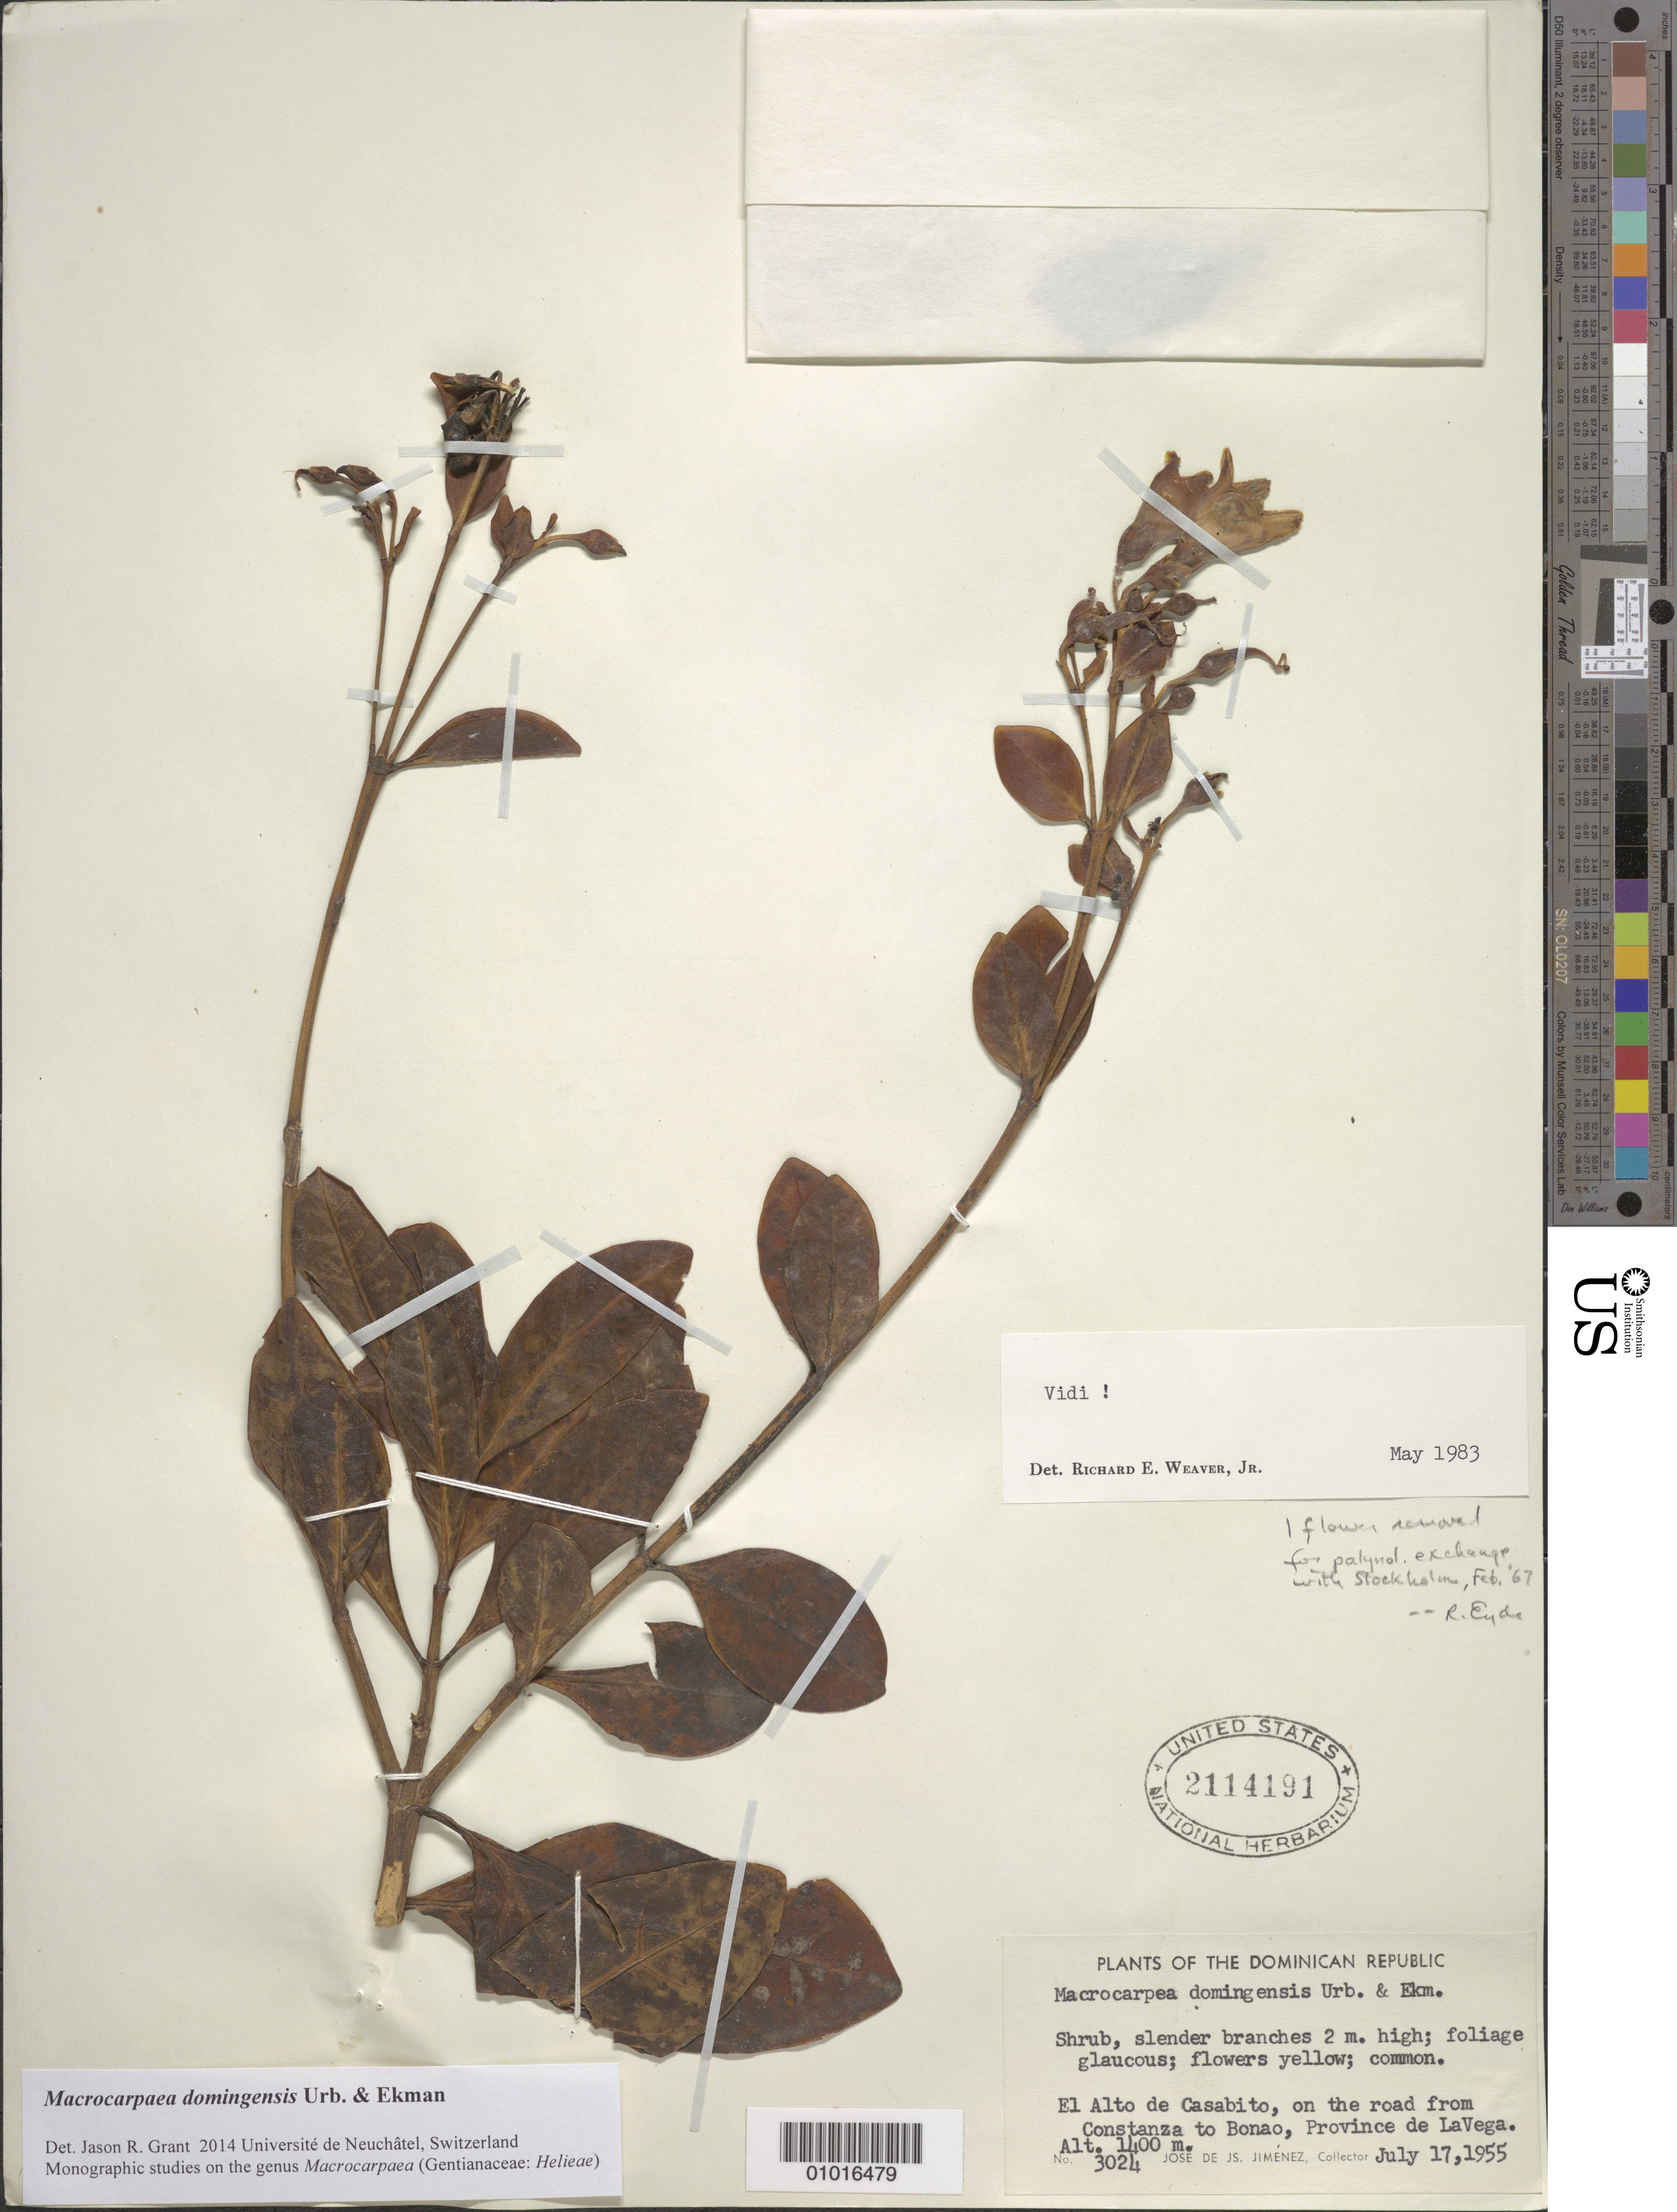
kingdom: Plantae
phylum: Tracheophyta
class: Magnoliopsida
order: Gentianales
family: Gentianaceae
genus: Macrocarpaea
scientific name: Macrocarpaea domingensis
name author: Urb. & Ekman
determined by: Grant, Jason R., (UNITED STATES)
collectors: J. J. Jiménez Almonte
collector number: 3024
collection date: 1955-07-17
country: Dominican Republic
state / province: La Vega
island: Hispaniola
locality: El Alto de Casabito, on road from Constanza to bonao.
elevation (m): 1400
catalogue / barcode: US 2114191